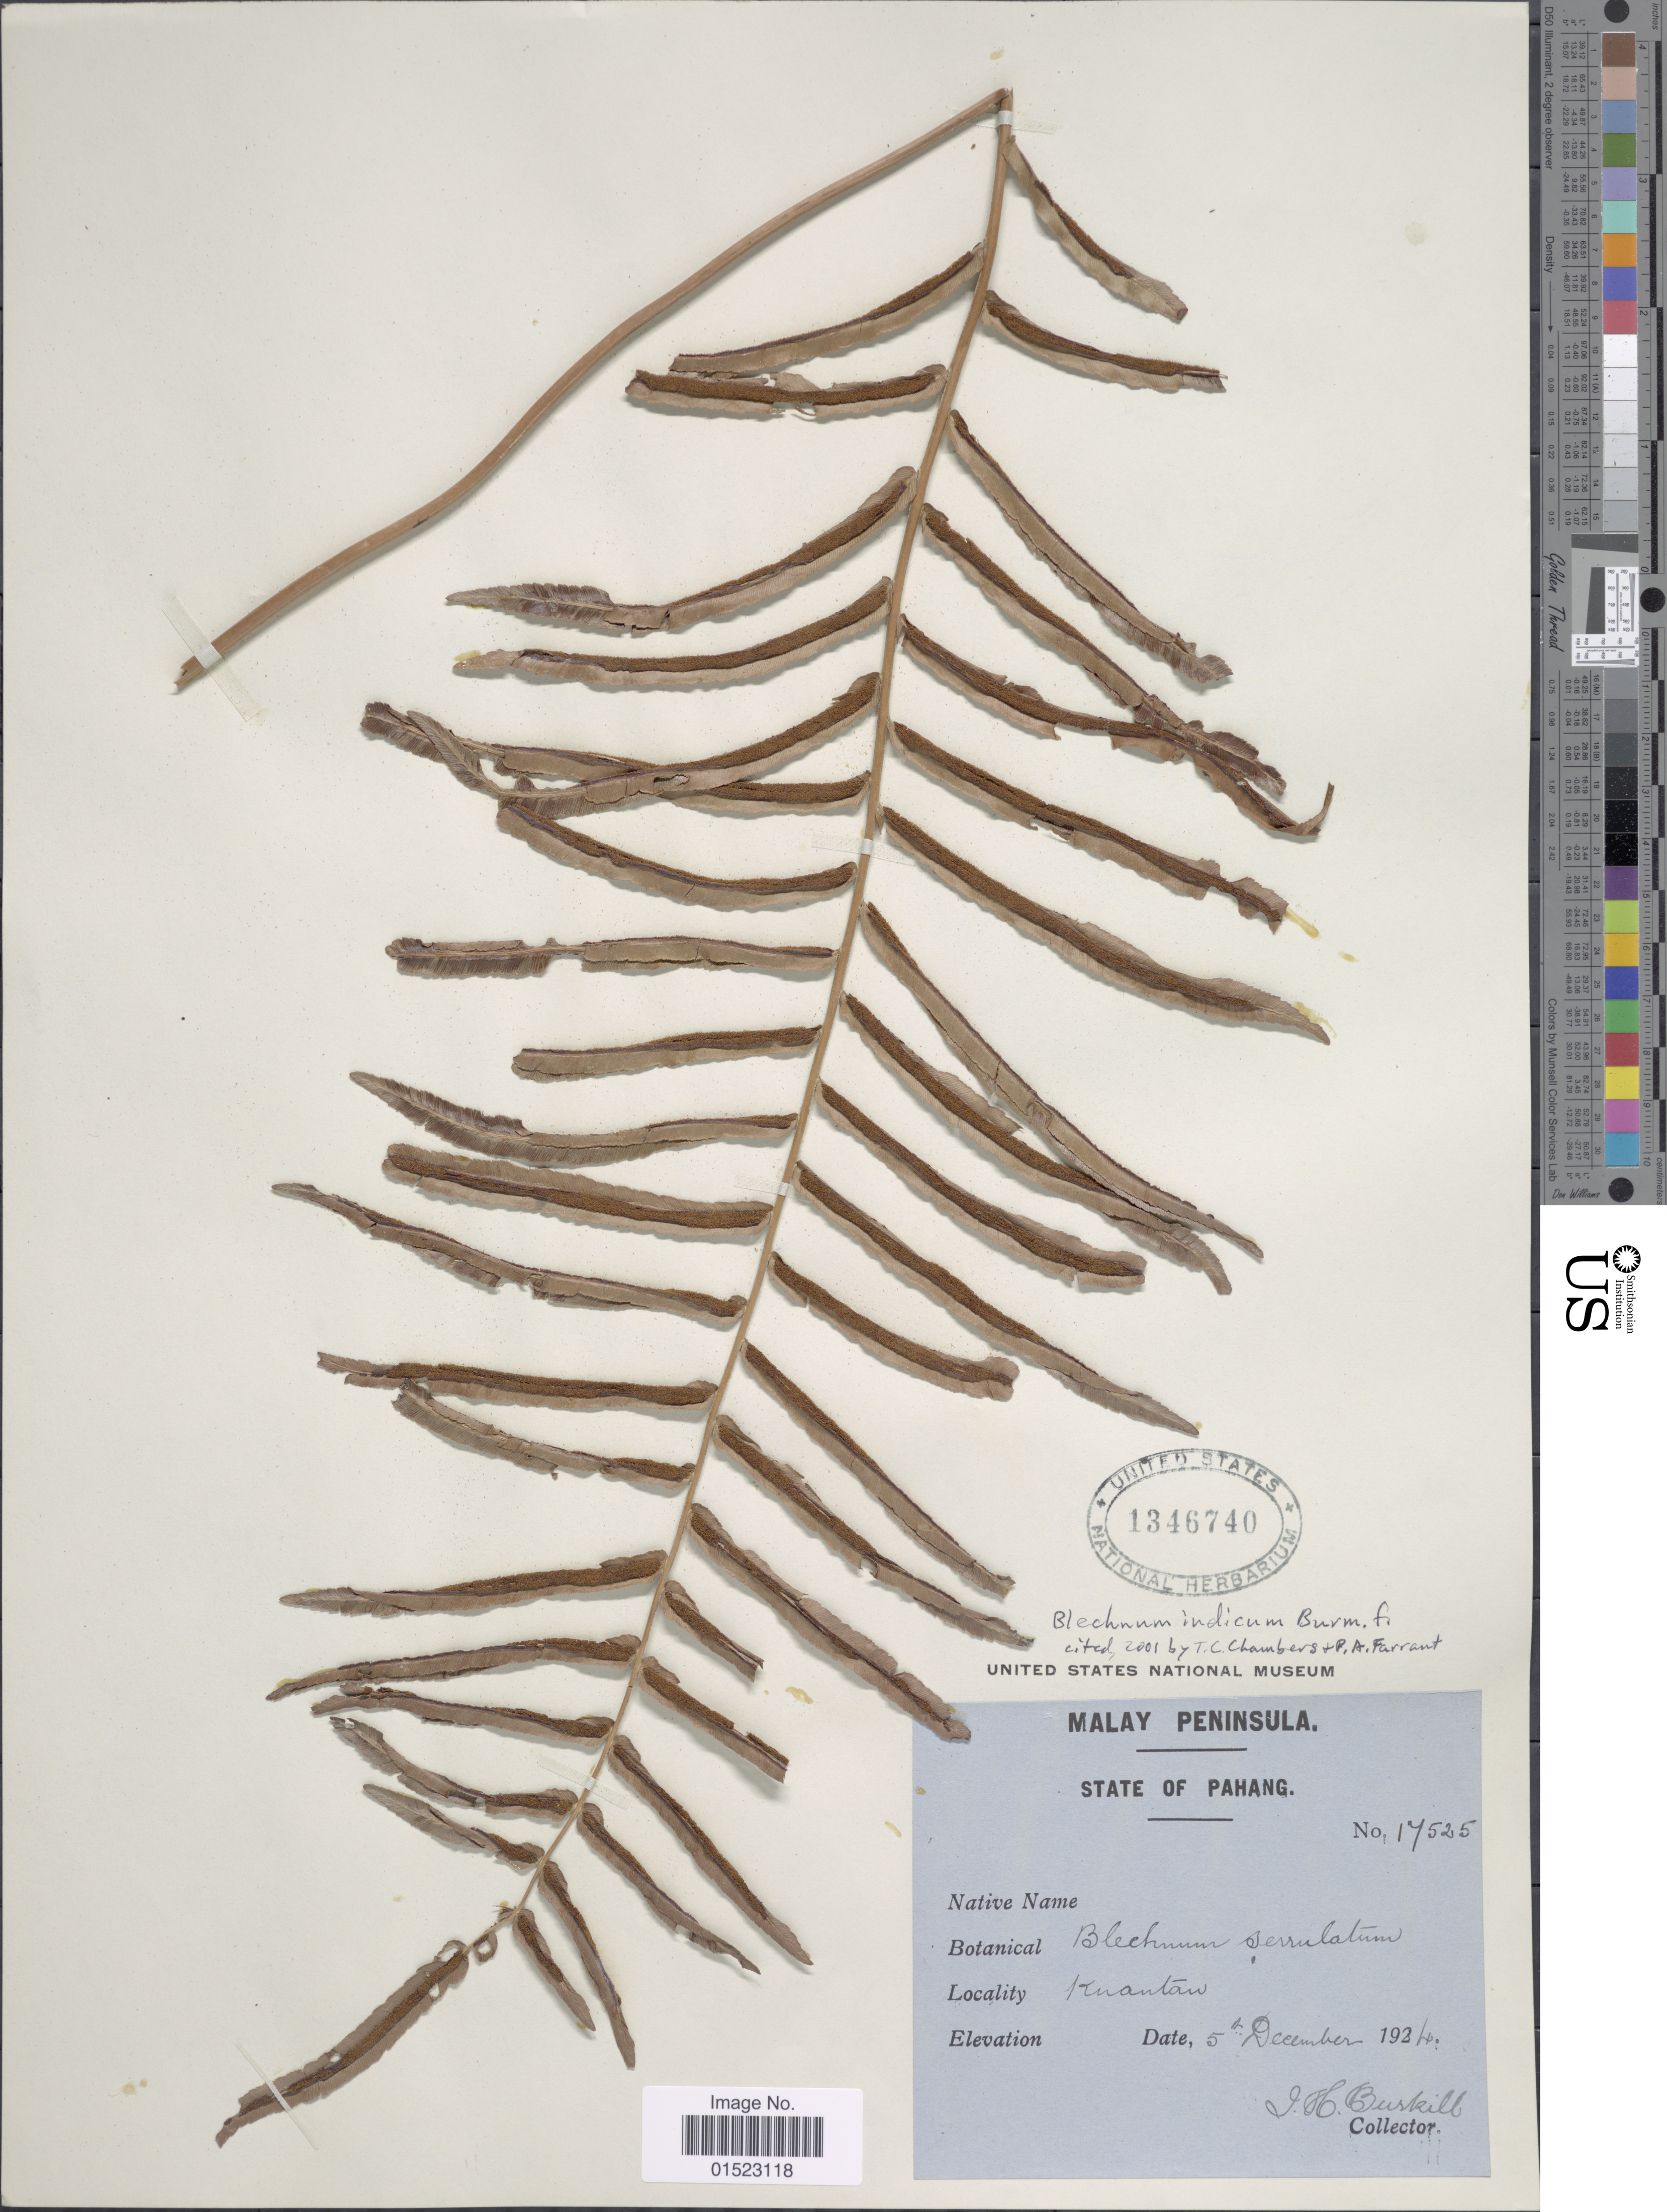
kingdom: Plantae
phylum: Tracheophyta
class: Polypodiopsida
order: Polypodiales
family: Blechnaceae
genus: Telmatoblechnum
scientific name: Telmatoblechnum indicum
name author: (Burm.) Perrie et al.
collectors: J. Burkill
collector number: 17525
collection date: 1934-12-05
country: Malaysia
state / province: Pahang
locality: Kuantan [interpreted]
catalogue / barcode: US 1346740